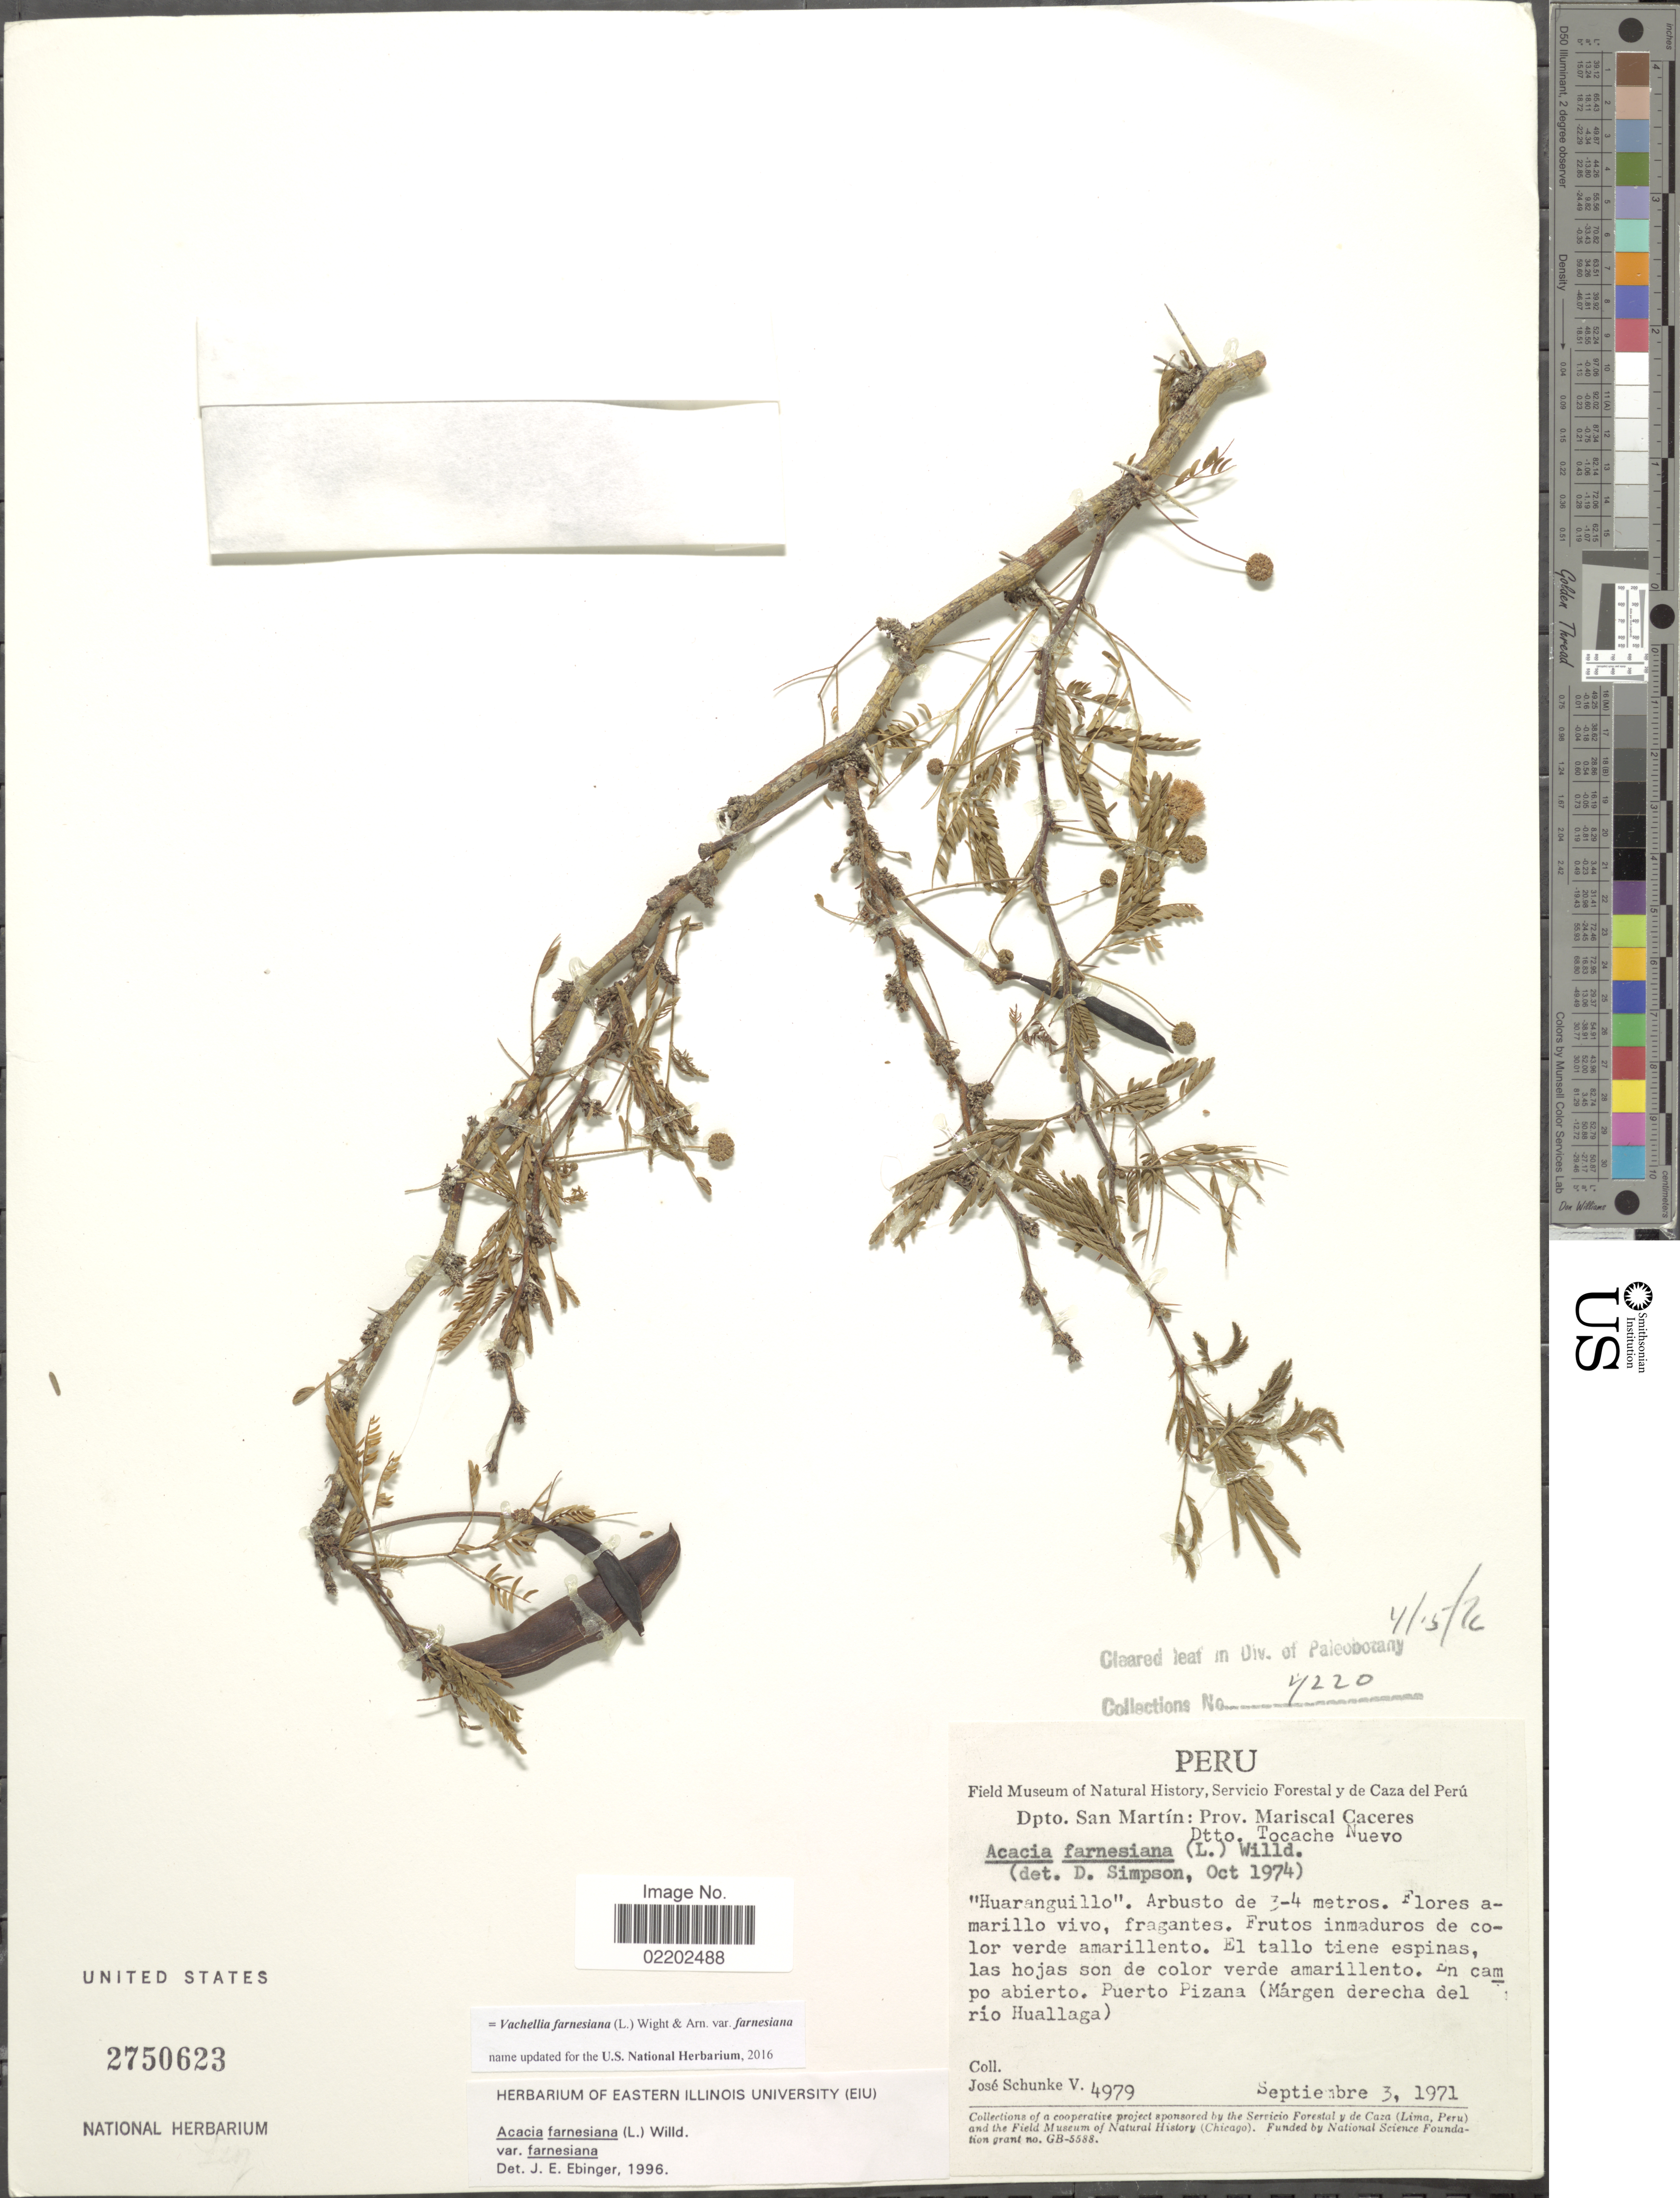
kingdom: Plantae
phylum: Tracheophyta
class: Magnoliopsida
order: Fabales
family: Fabaceae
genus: Vachellia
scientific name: Vachellia farnesiana var. farnesiana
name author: (L.) Wight & Arn.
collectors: J. Schunke Vigo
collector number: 4979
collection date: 1971-09-03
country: Peru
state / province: San Martín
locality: Prov. Mariscal Caceres, Dtto. Tocache Nuevo, en campo abierto, Puerto Pizana 9Márgen derecha del río Huallaga)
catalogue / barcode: US 2750623